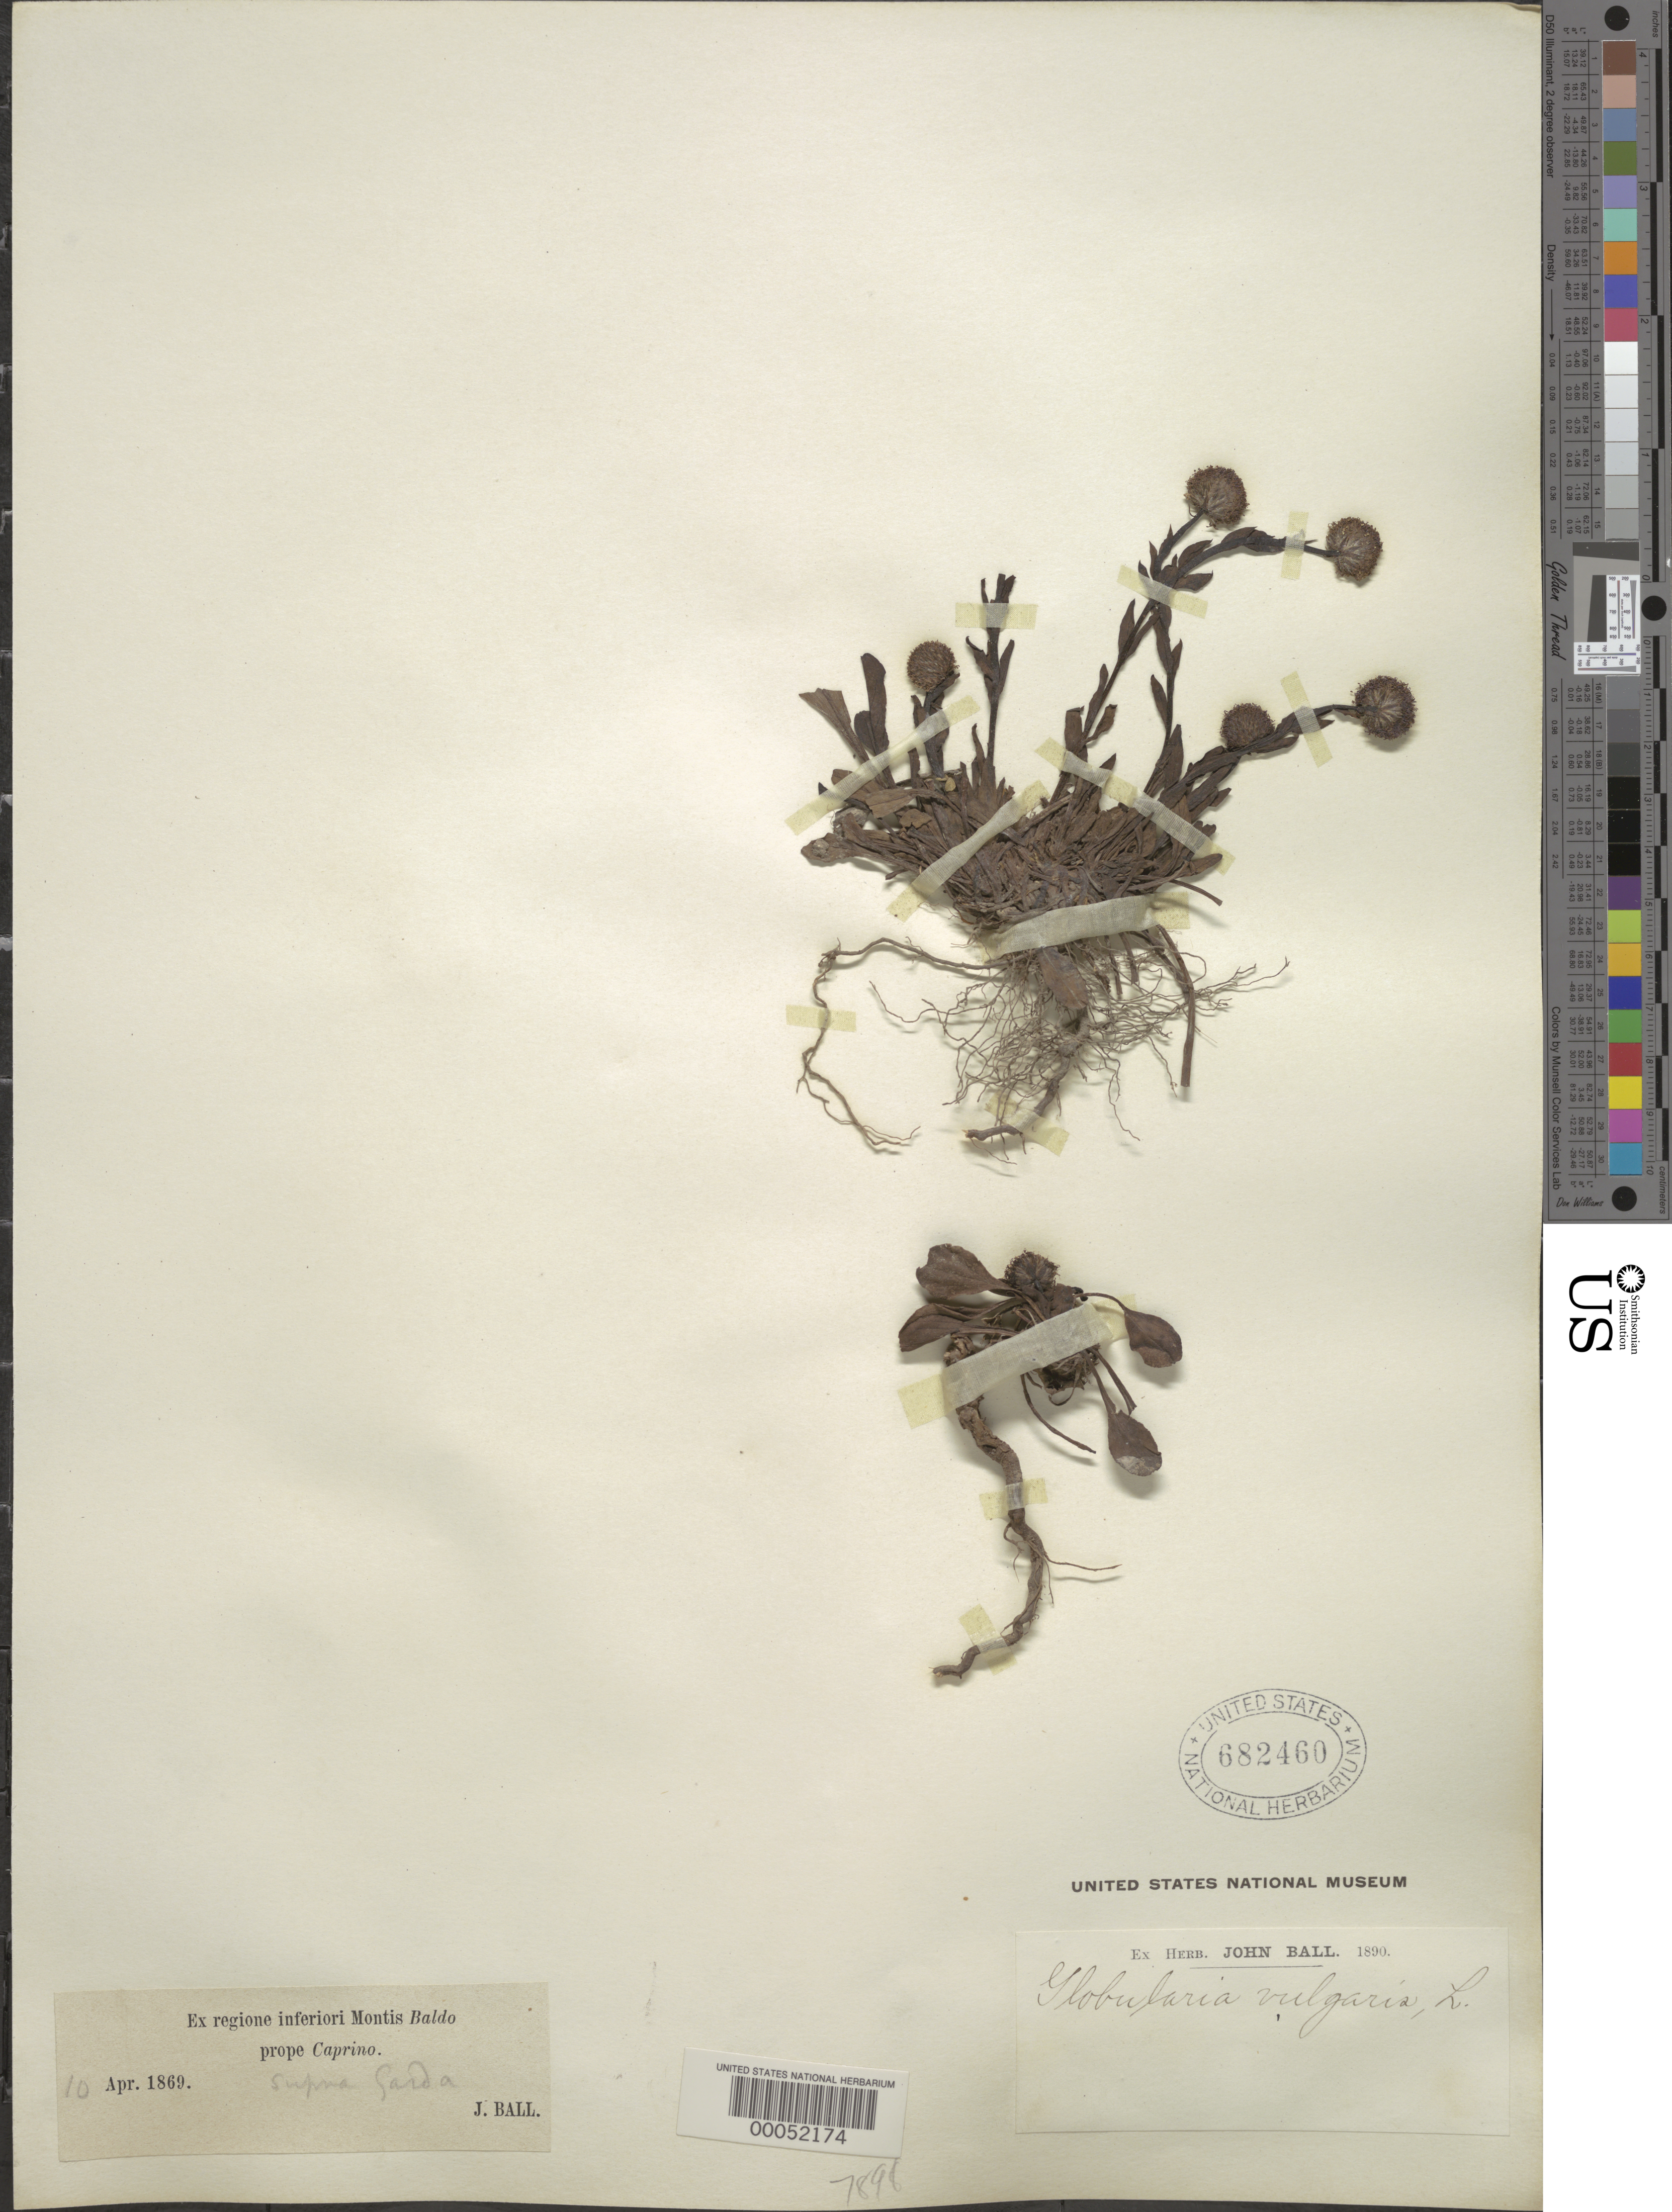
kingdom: Plantae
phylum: Tracheophyta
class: Magnoliopsida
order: Lamiales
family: Plantaginaceae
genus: Globularia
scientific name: Globularia vulgaris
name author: L.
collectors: J. Ball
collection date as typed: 10 Apr 1869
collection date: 1869-04-10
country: Panama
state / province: Chiriquí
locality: Around San Felix.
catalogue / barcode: US 682460